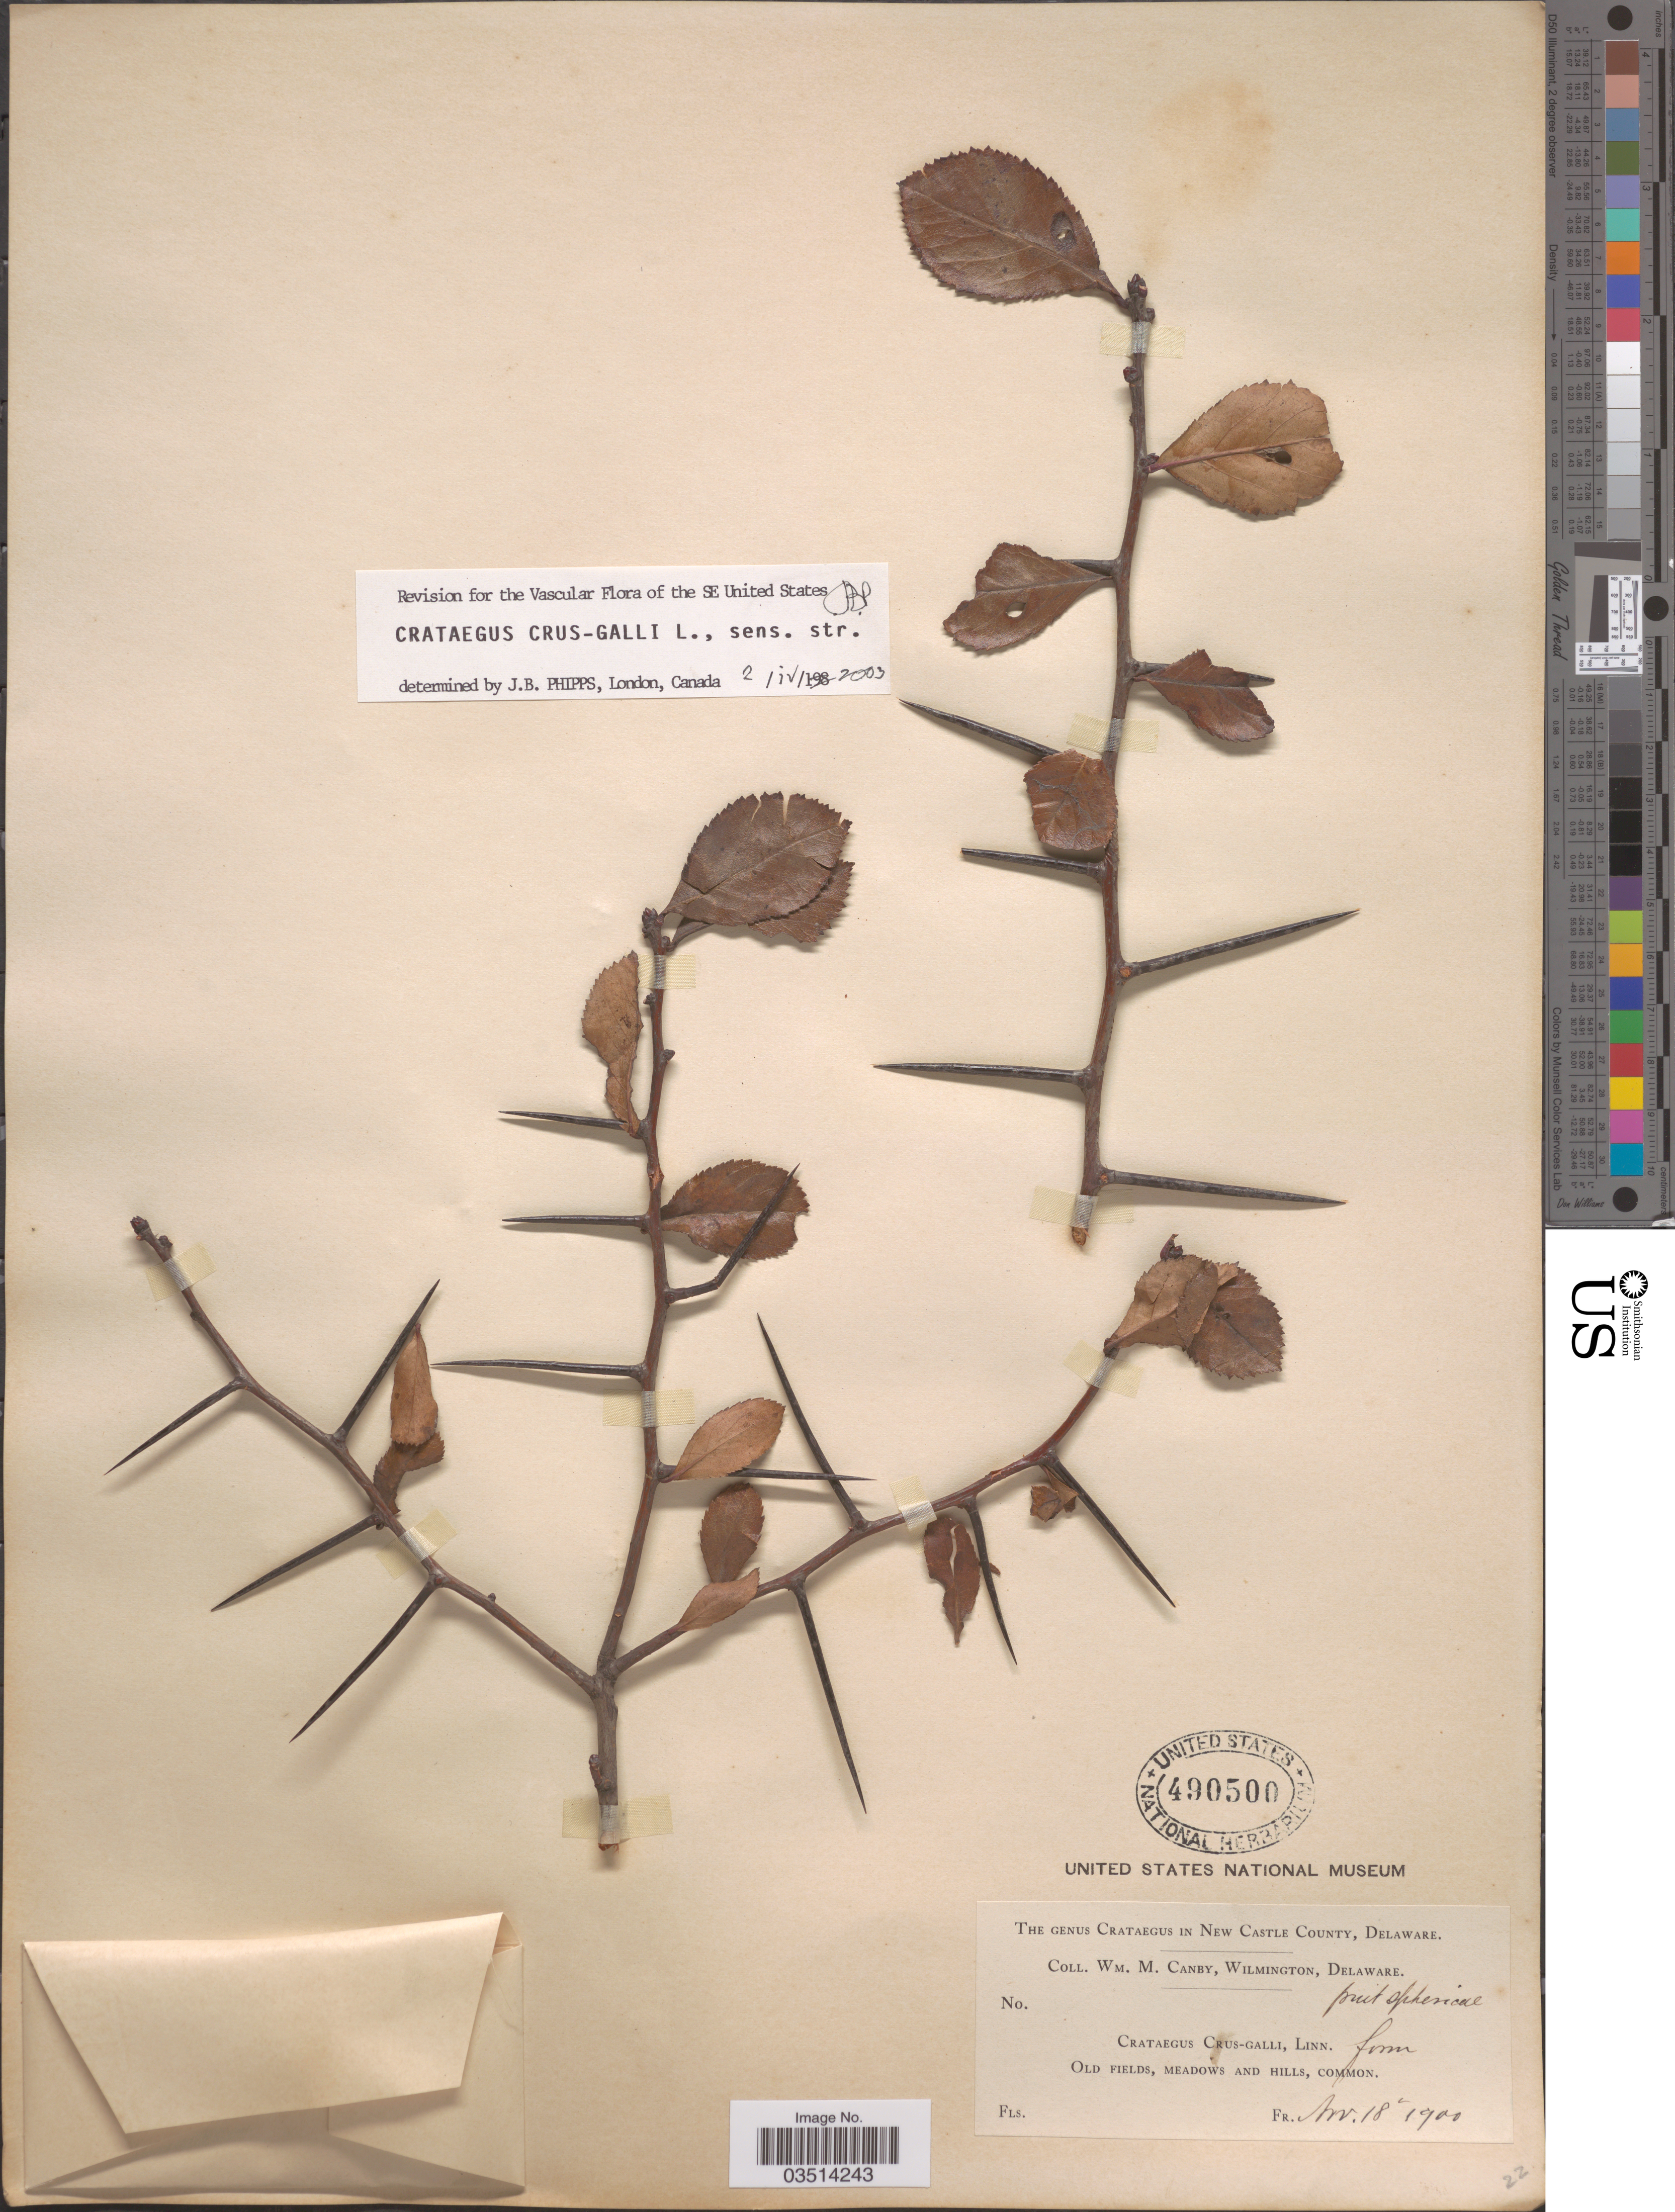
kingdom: Plantae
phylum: Tracheophyta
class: Magnoliopsida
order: Rosales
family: Rosaceae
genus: Crataegus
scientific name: Crataegus crus-galli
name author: L.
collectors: W. M. Canby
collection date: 1900-11-18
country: United States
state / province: Delaware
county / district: New Castle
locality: New Castle County.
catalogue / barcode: US 490500